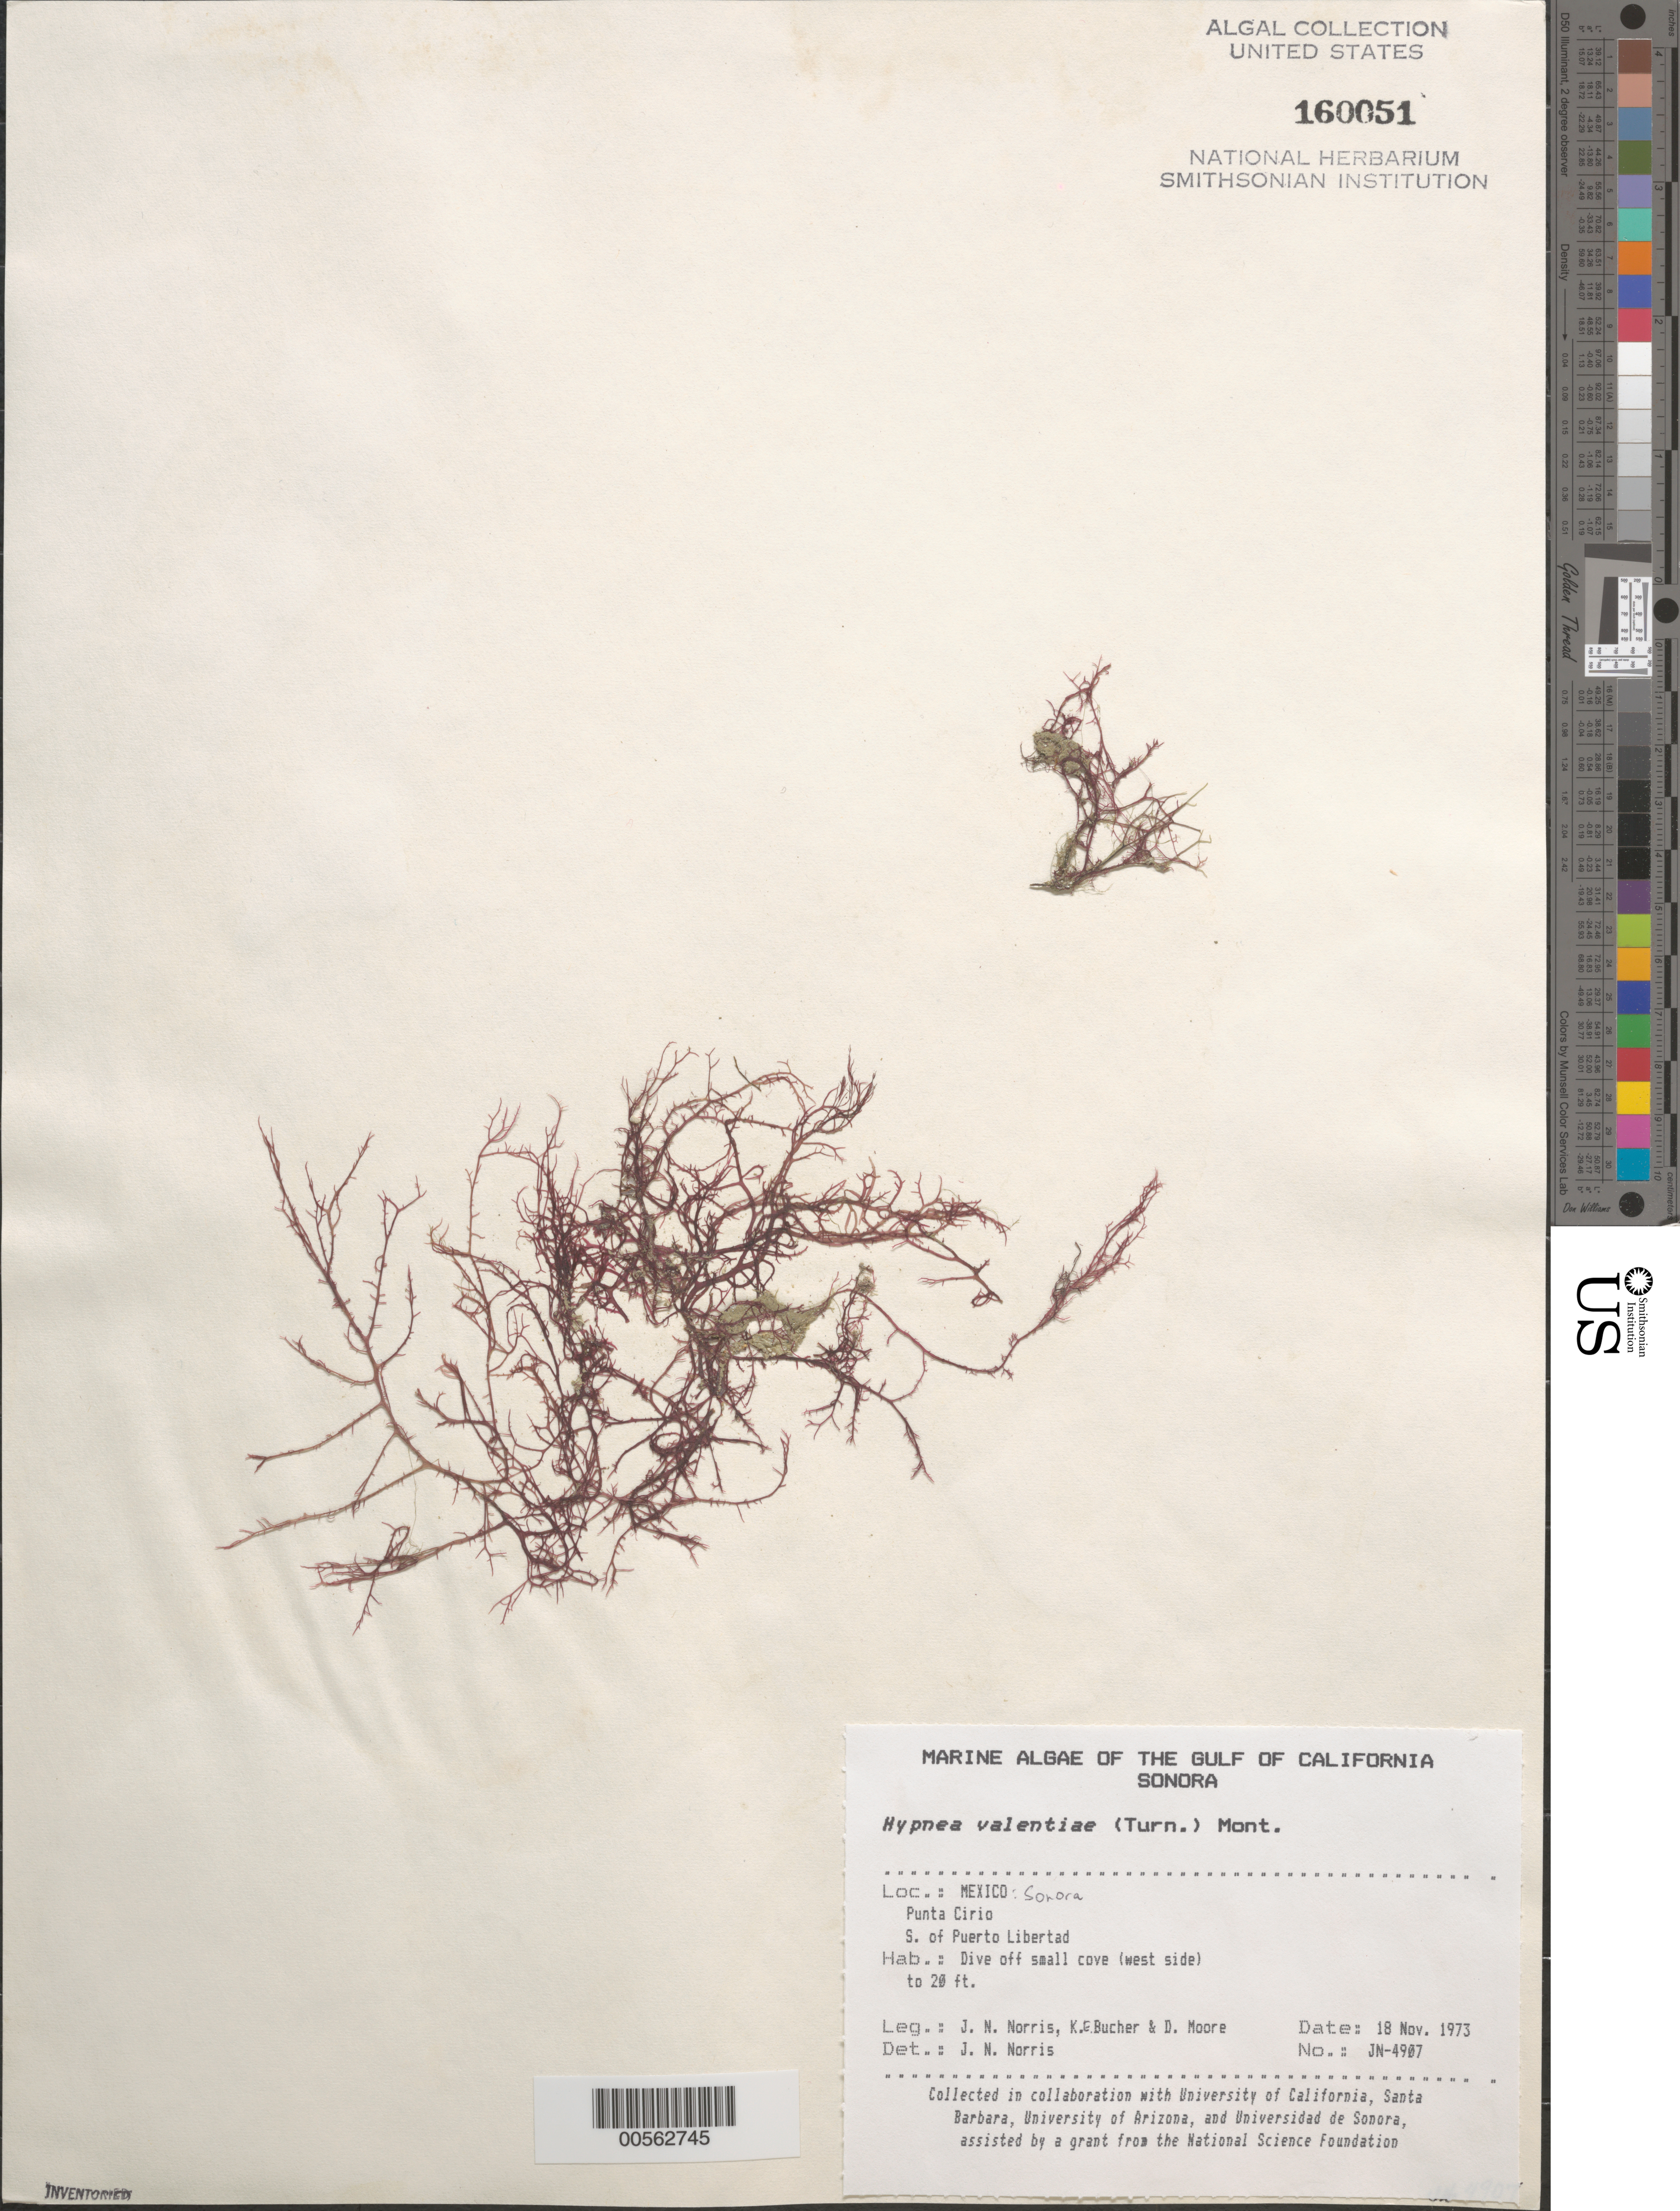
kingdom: Plantae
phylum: Rhodophyta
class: Florideophyceae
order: Gigartinales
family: Cystocloniaceae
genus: Hypnea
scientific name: Hypnea valentiae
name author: (Turner) Mont.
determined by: Norris, James N.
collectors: J. N. Norris, K. E. Bucher & D. Moore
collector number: JN-4907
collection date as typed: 18 Nov 1973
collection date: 1973-11-18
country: Mexico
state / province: Sonora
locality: Punta Cirio south of Puerto Libertad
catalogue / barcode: US 160051